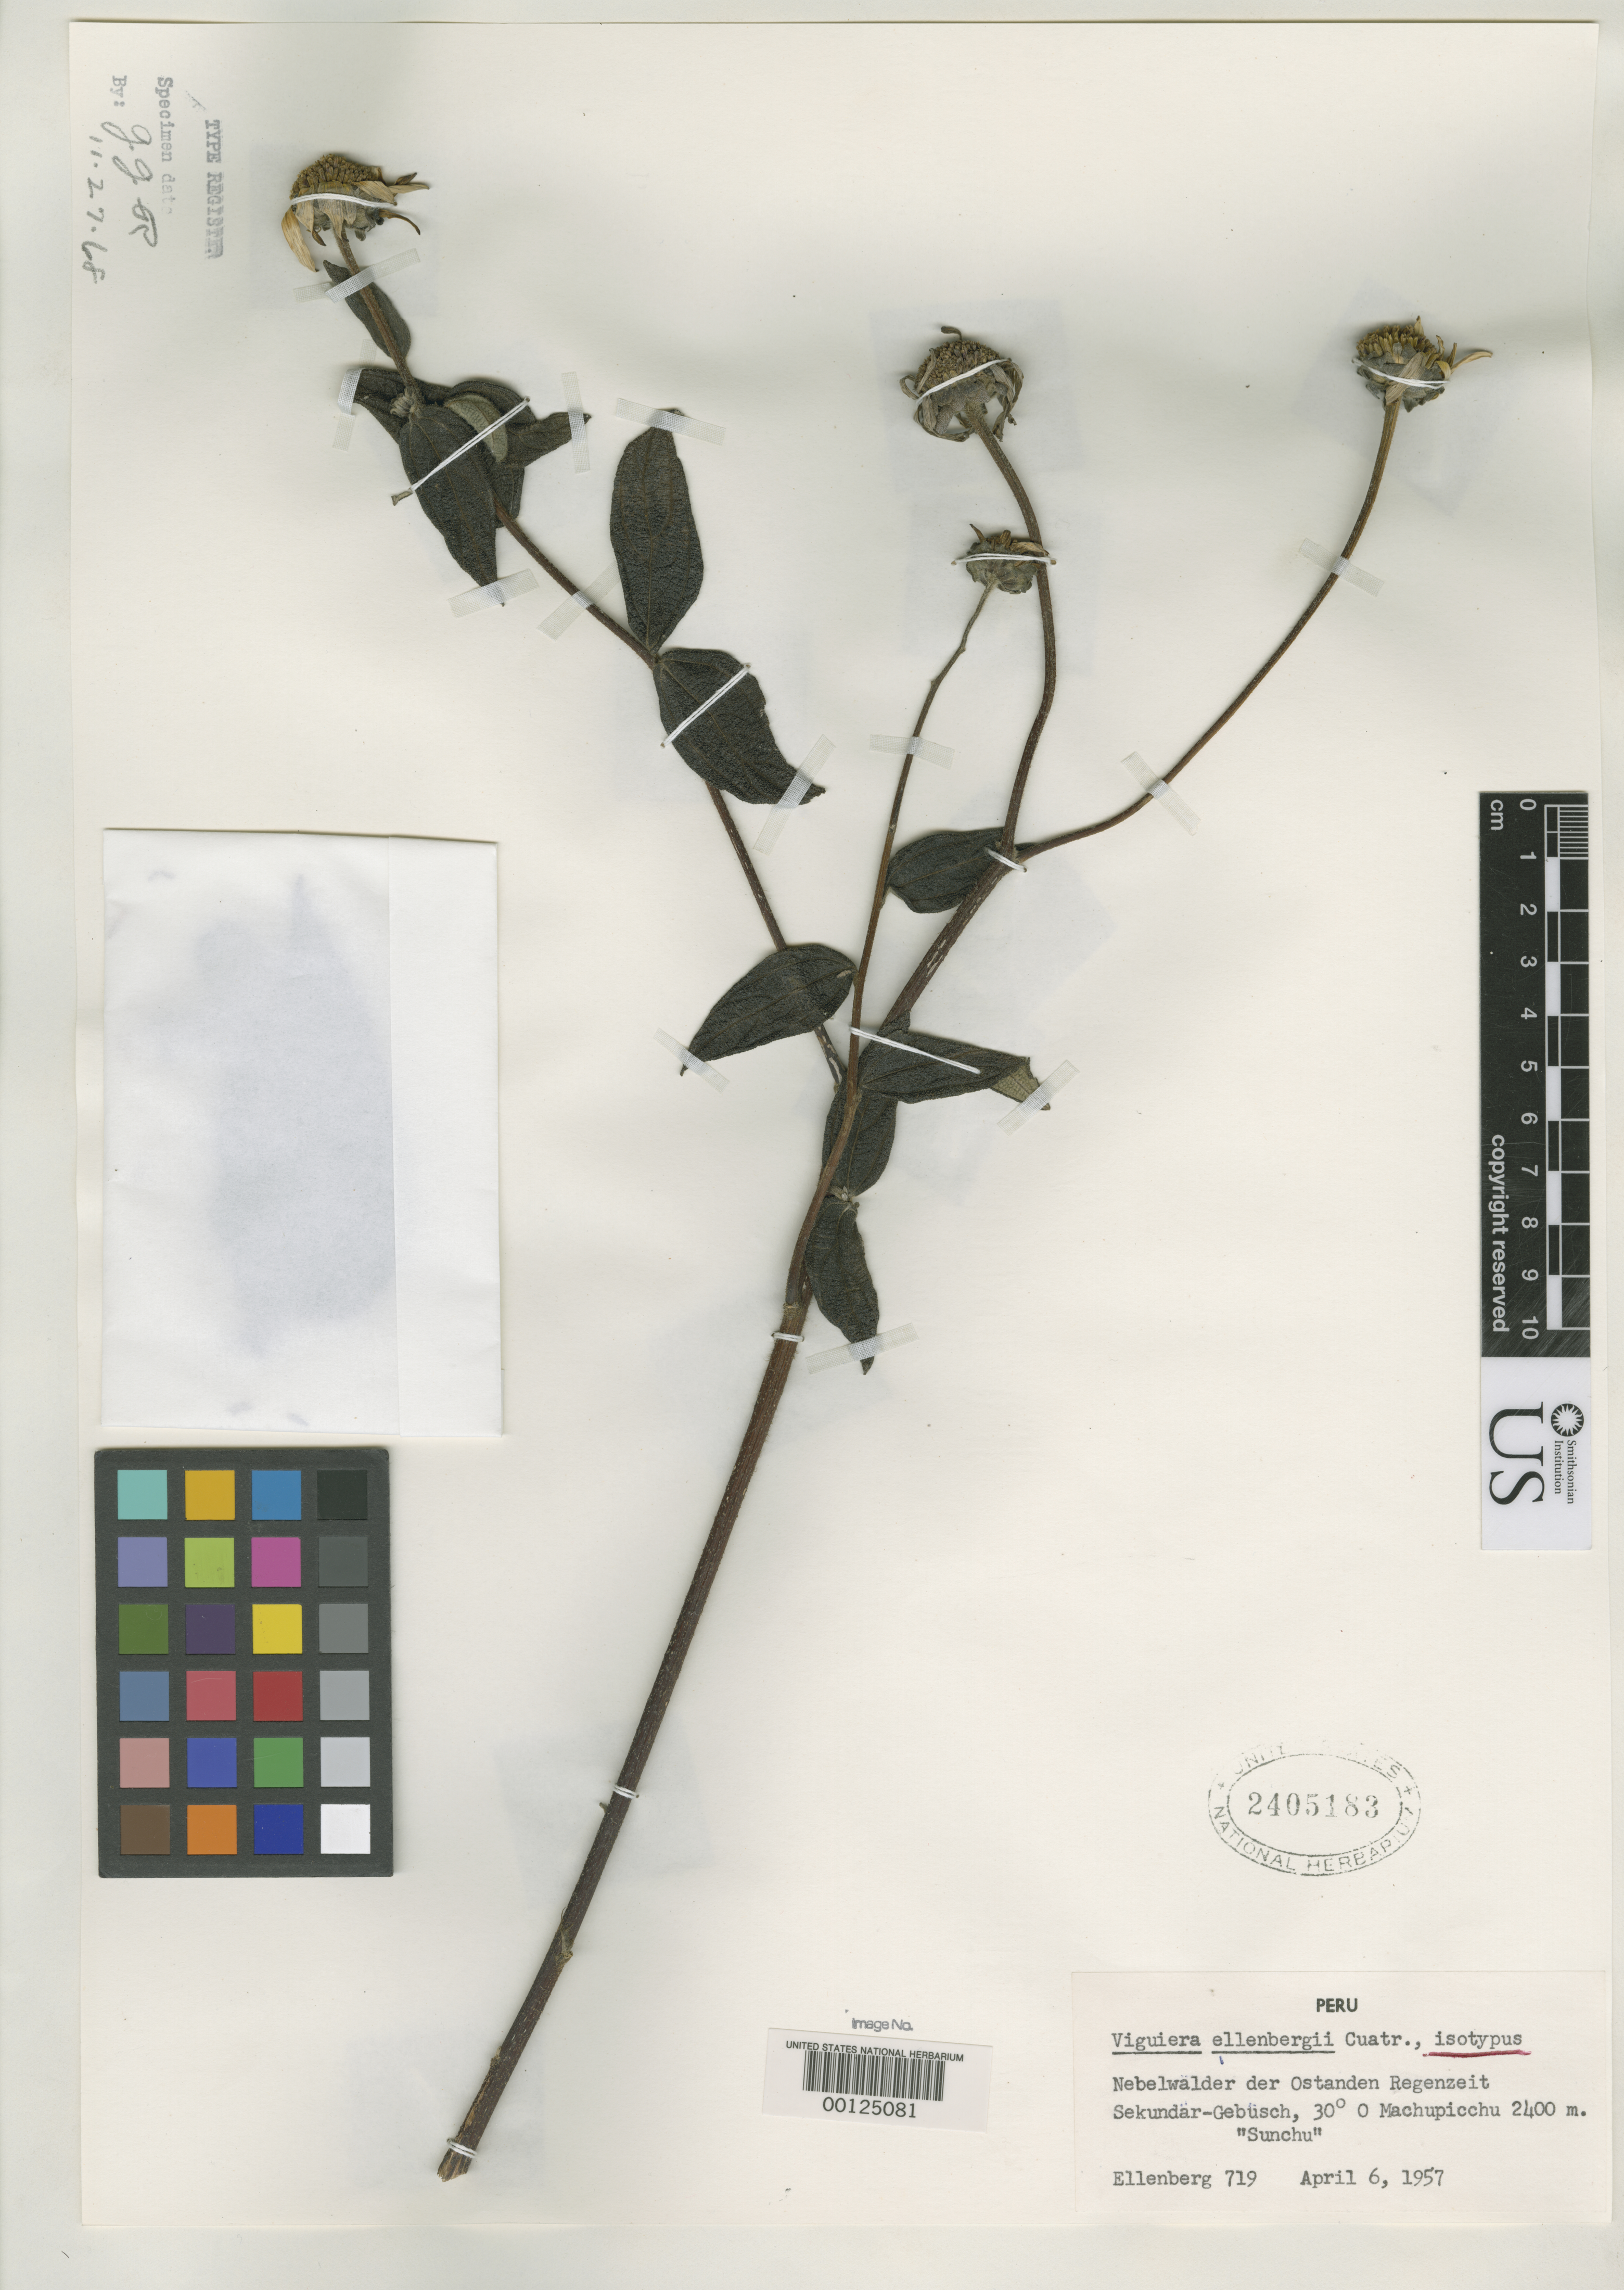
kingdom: Plantae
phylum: Tracheophyta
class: Magnoliopsida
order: Asterales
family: Asteraceae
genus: Viguiera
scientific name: Viguiera ellenbergii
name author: Cuatrec.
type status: Isotype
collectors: H. Ellenberg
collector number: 719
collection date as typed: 06 Apr 1957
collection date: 1957-04-06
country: Peru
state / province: Cusco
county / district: Urubamba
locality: Machupicchu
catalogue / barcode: US 2405183